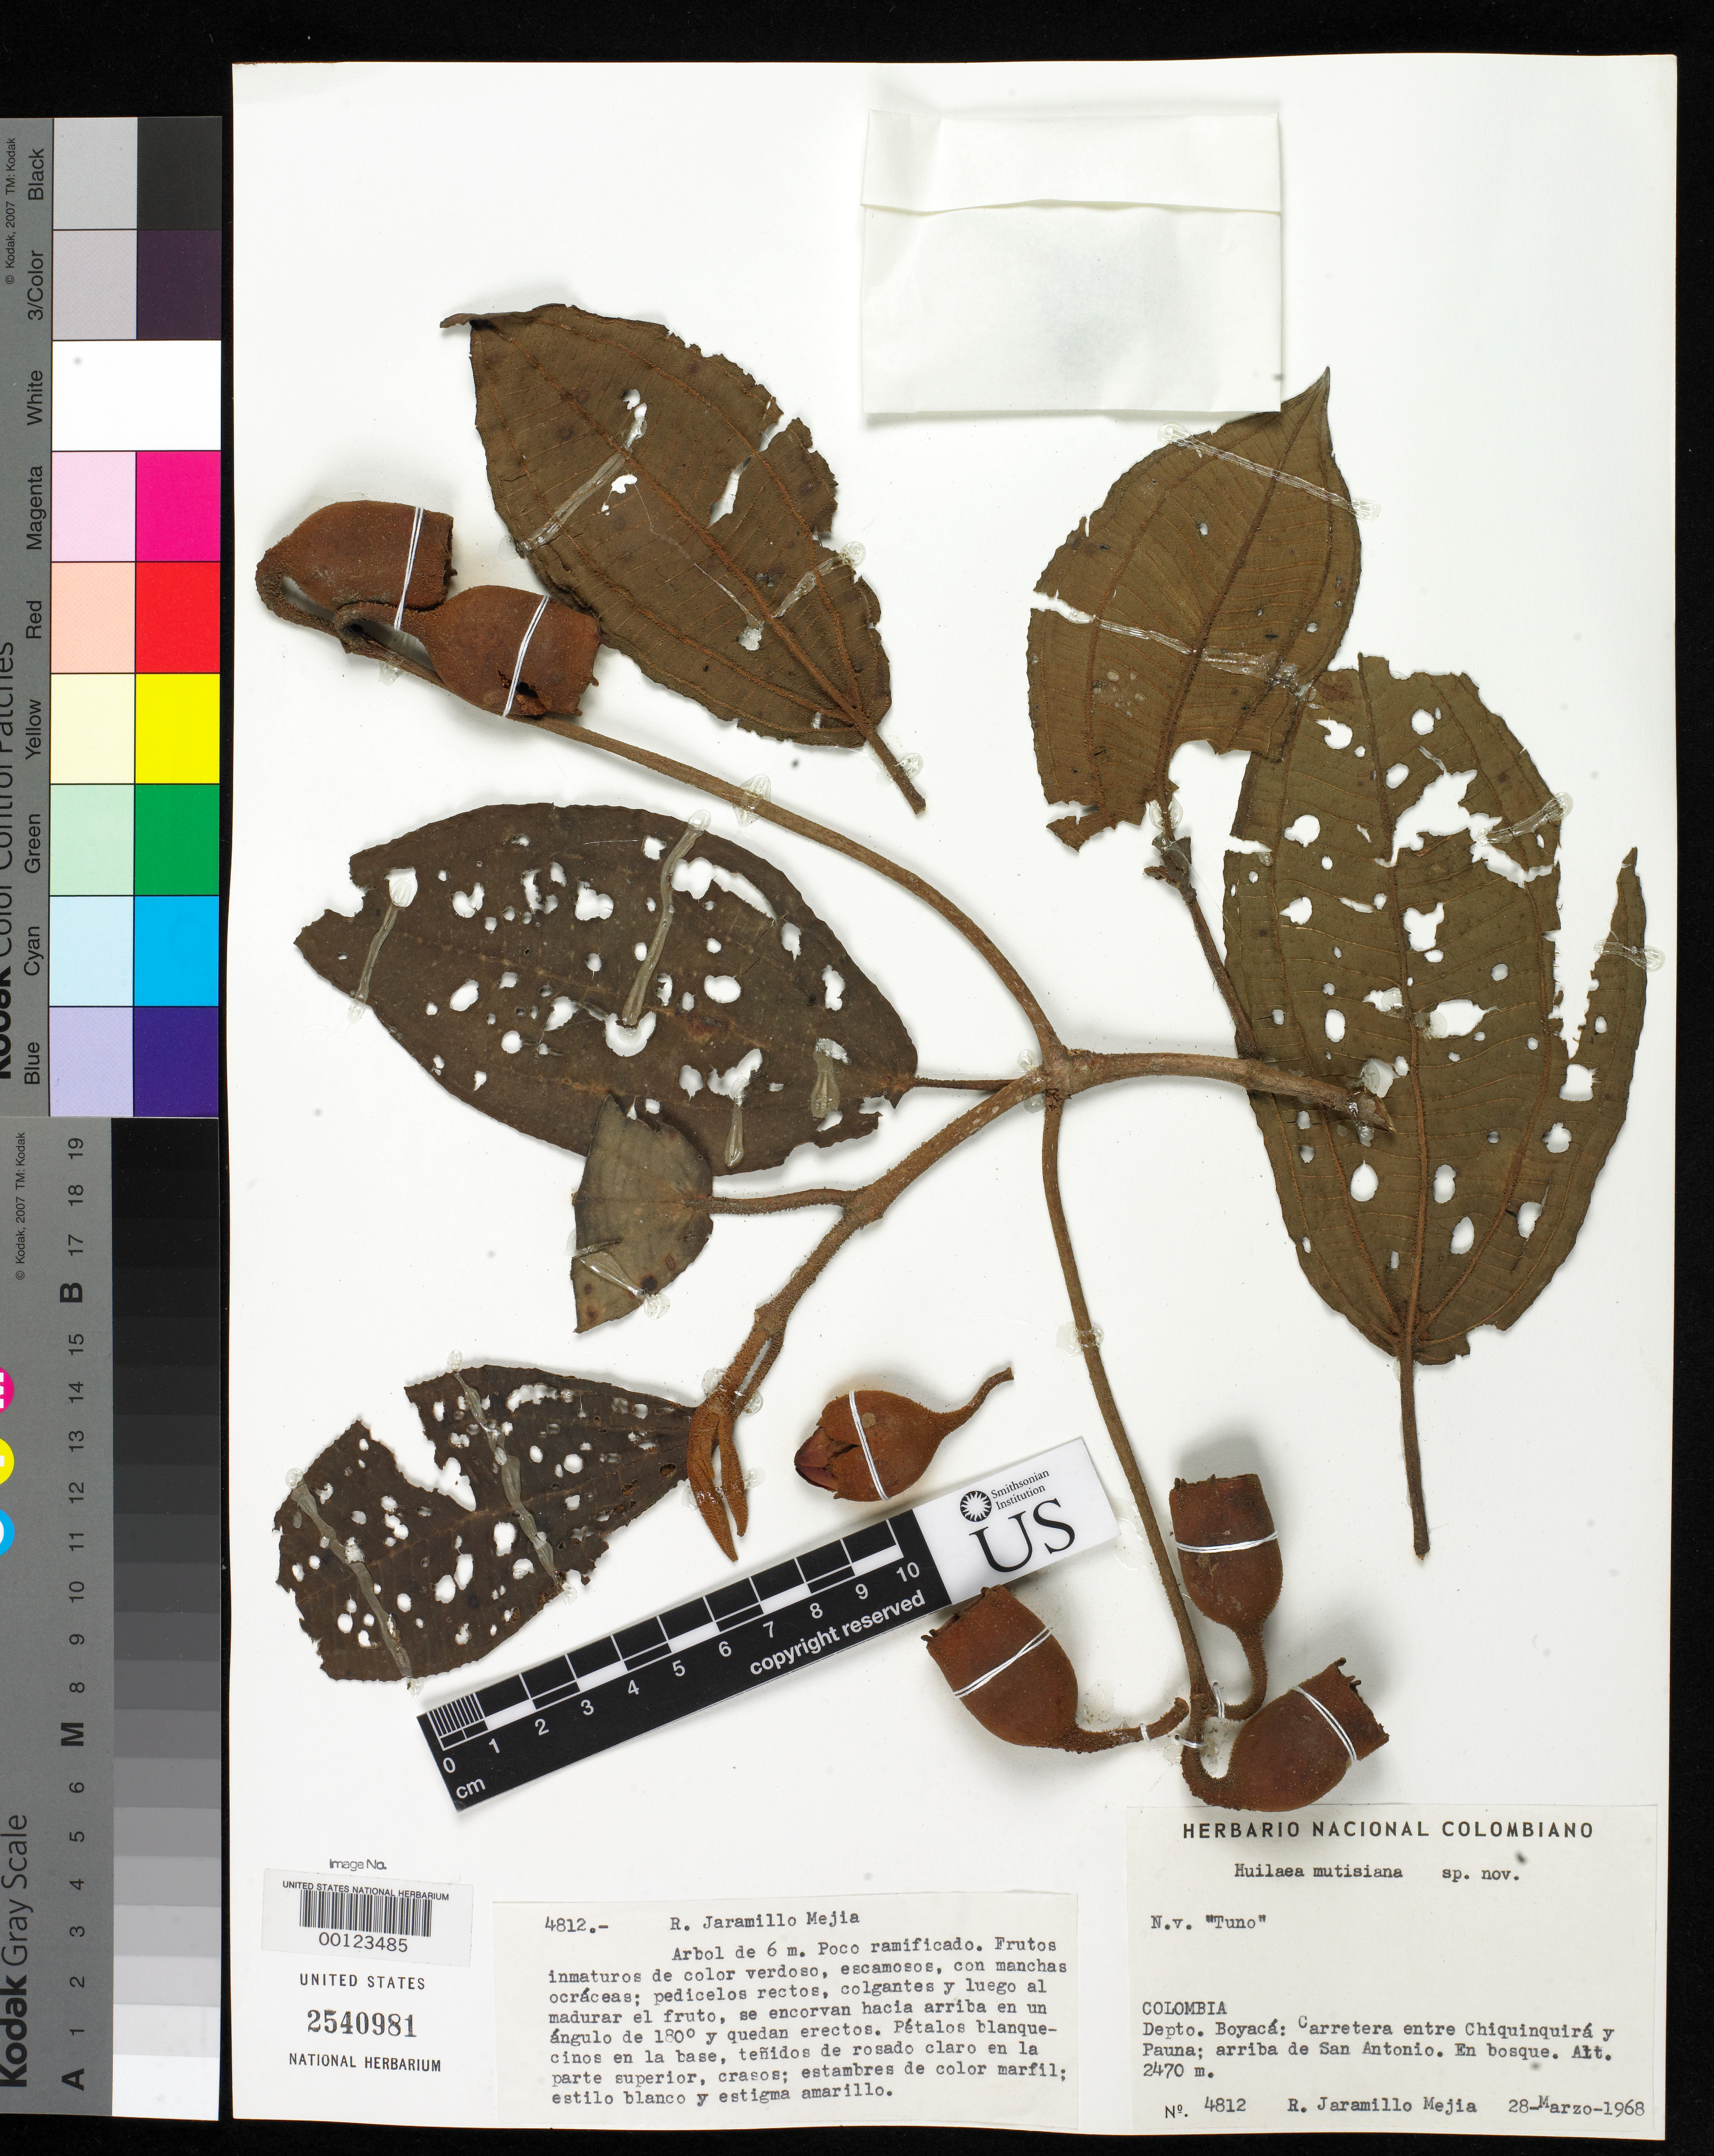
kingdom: Plantae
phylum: Tracheophyta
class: Magnoliopsida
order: Myrtales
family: Melastomataceae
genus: Huilaea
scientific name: Huilaea mutisiana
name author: L. Uribe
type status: Isotype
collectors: R. Jaramillo M.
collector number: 4812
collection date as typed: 28 Mar 1968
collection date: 1968-03-28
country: Colombia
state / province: Boyacá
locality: Between Chiquinquira and Pauma.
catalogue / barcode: US 2540981